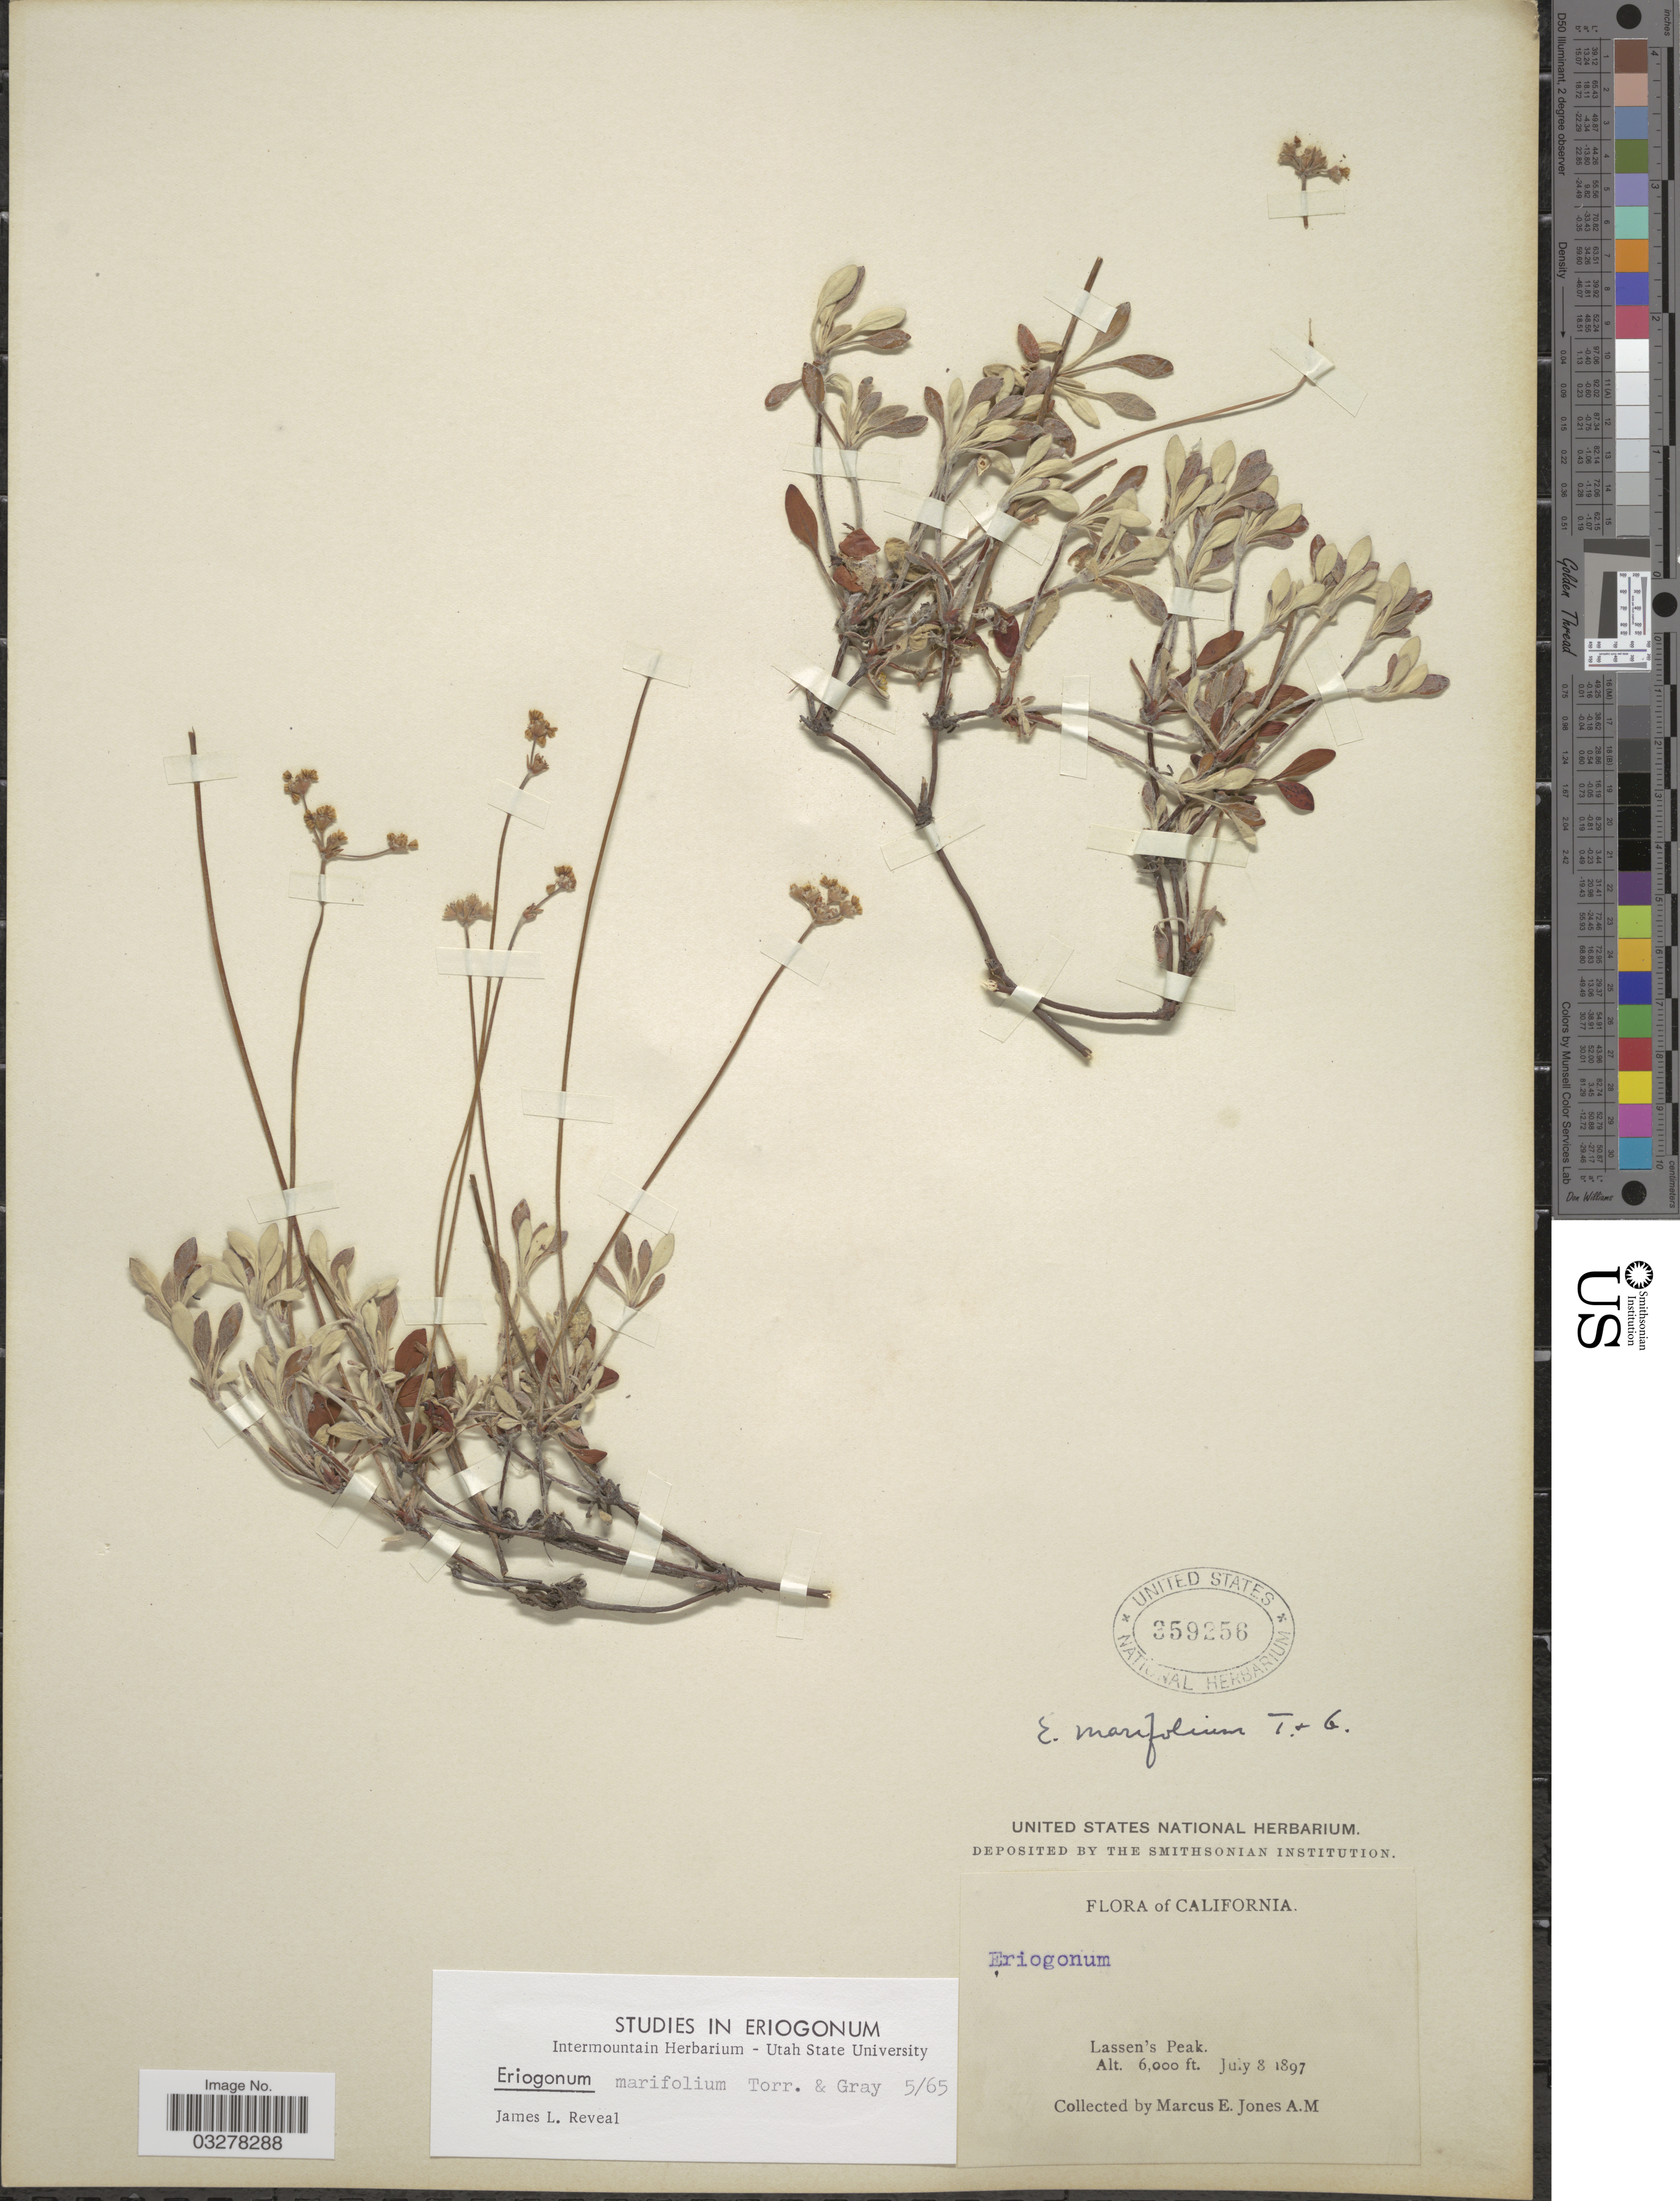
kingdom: Plantae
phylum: Tracheophyta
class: Magnoliopsida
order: Caryophyllales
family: Polygonaceae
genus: Eriogonum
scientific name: Eriogonum marifolium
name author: Torr. & A. Gray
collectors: M. E. Jones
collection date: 1897-07-08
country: United States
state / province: California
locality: Lassen's Peak.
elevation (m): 1829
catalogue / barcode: US 359256